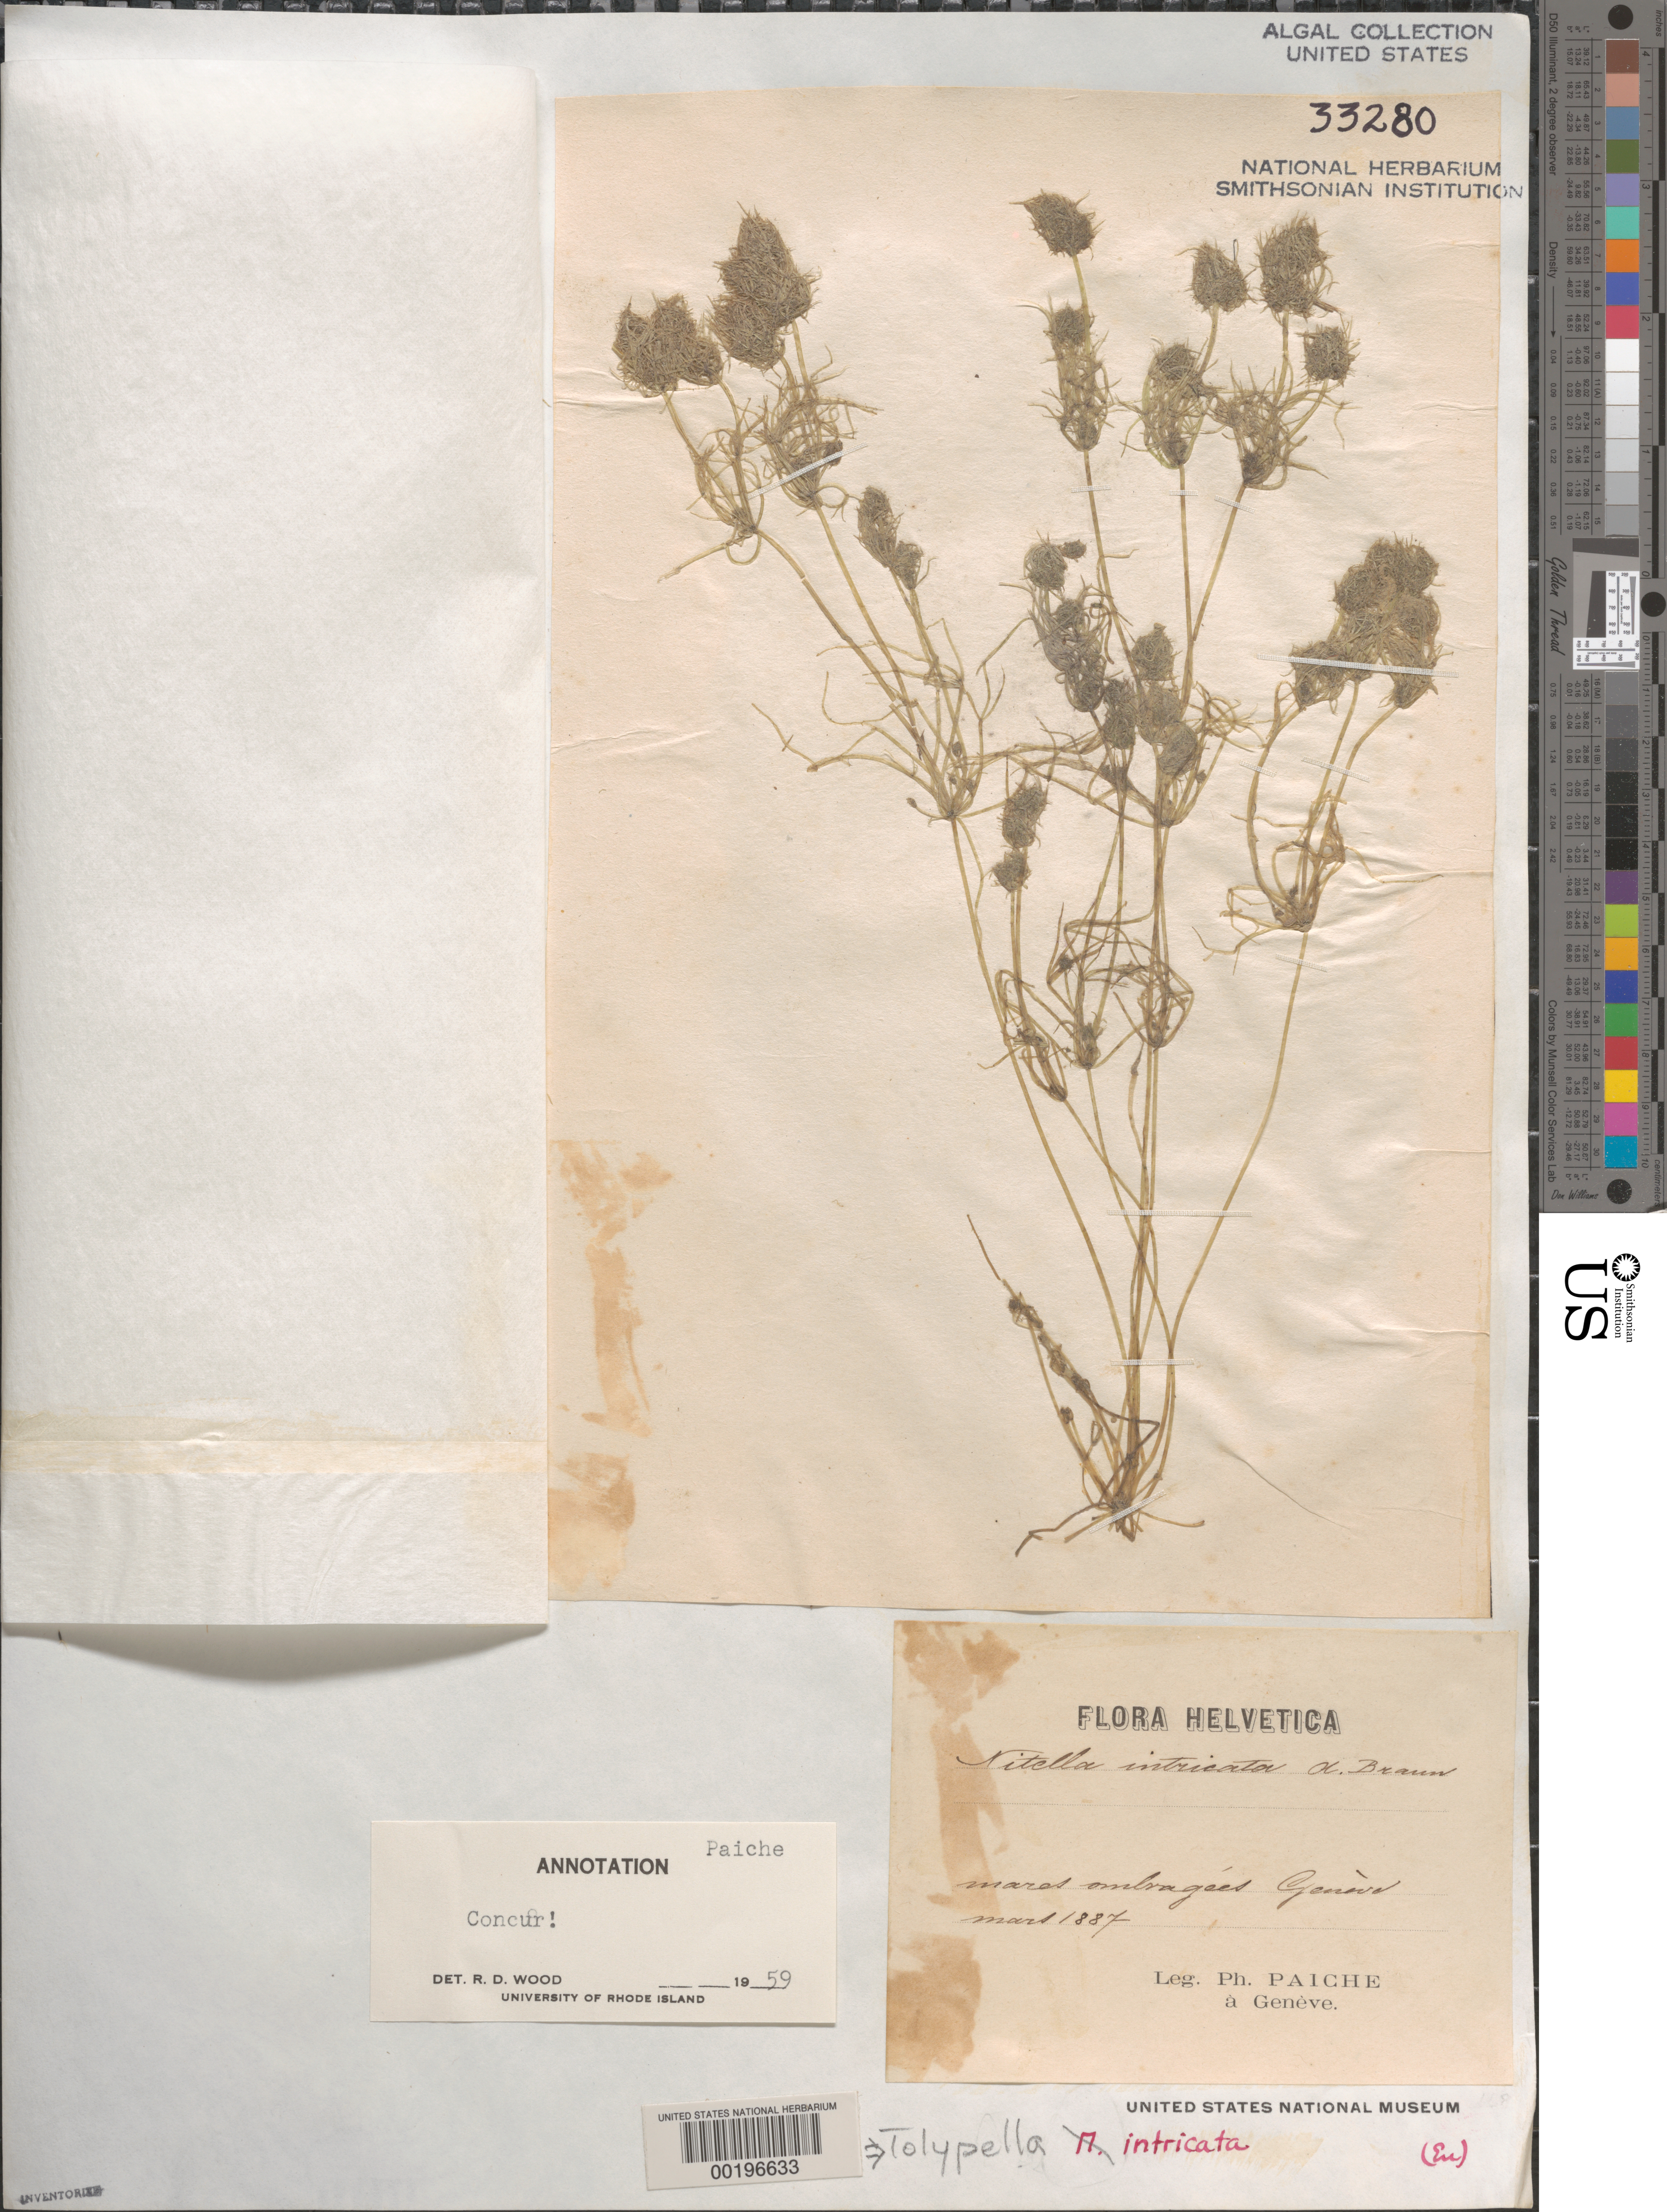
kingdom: Plantae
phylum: Charophyta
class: Charophyceae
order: Charales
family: Characeae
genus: Tolypella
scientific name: Tolypella intricata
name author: (Trentepohl in Roth) Leonhardi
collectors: P. Paiche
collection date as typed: Mar 1887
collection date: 1887-03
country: Switzerland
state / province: Genève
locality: Geneva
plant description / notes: Flora Helvetica, as Nitella intricata a. Braun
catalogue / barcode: US 33280